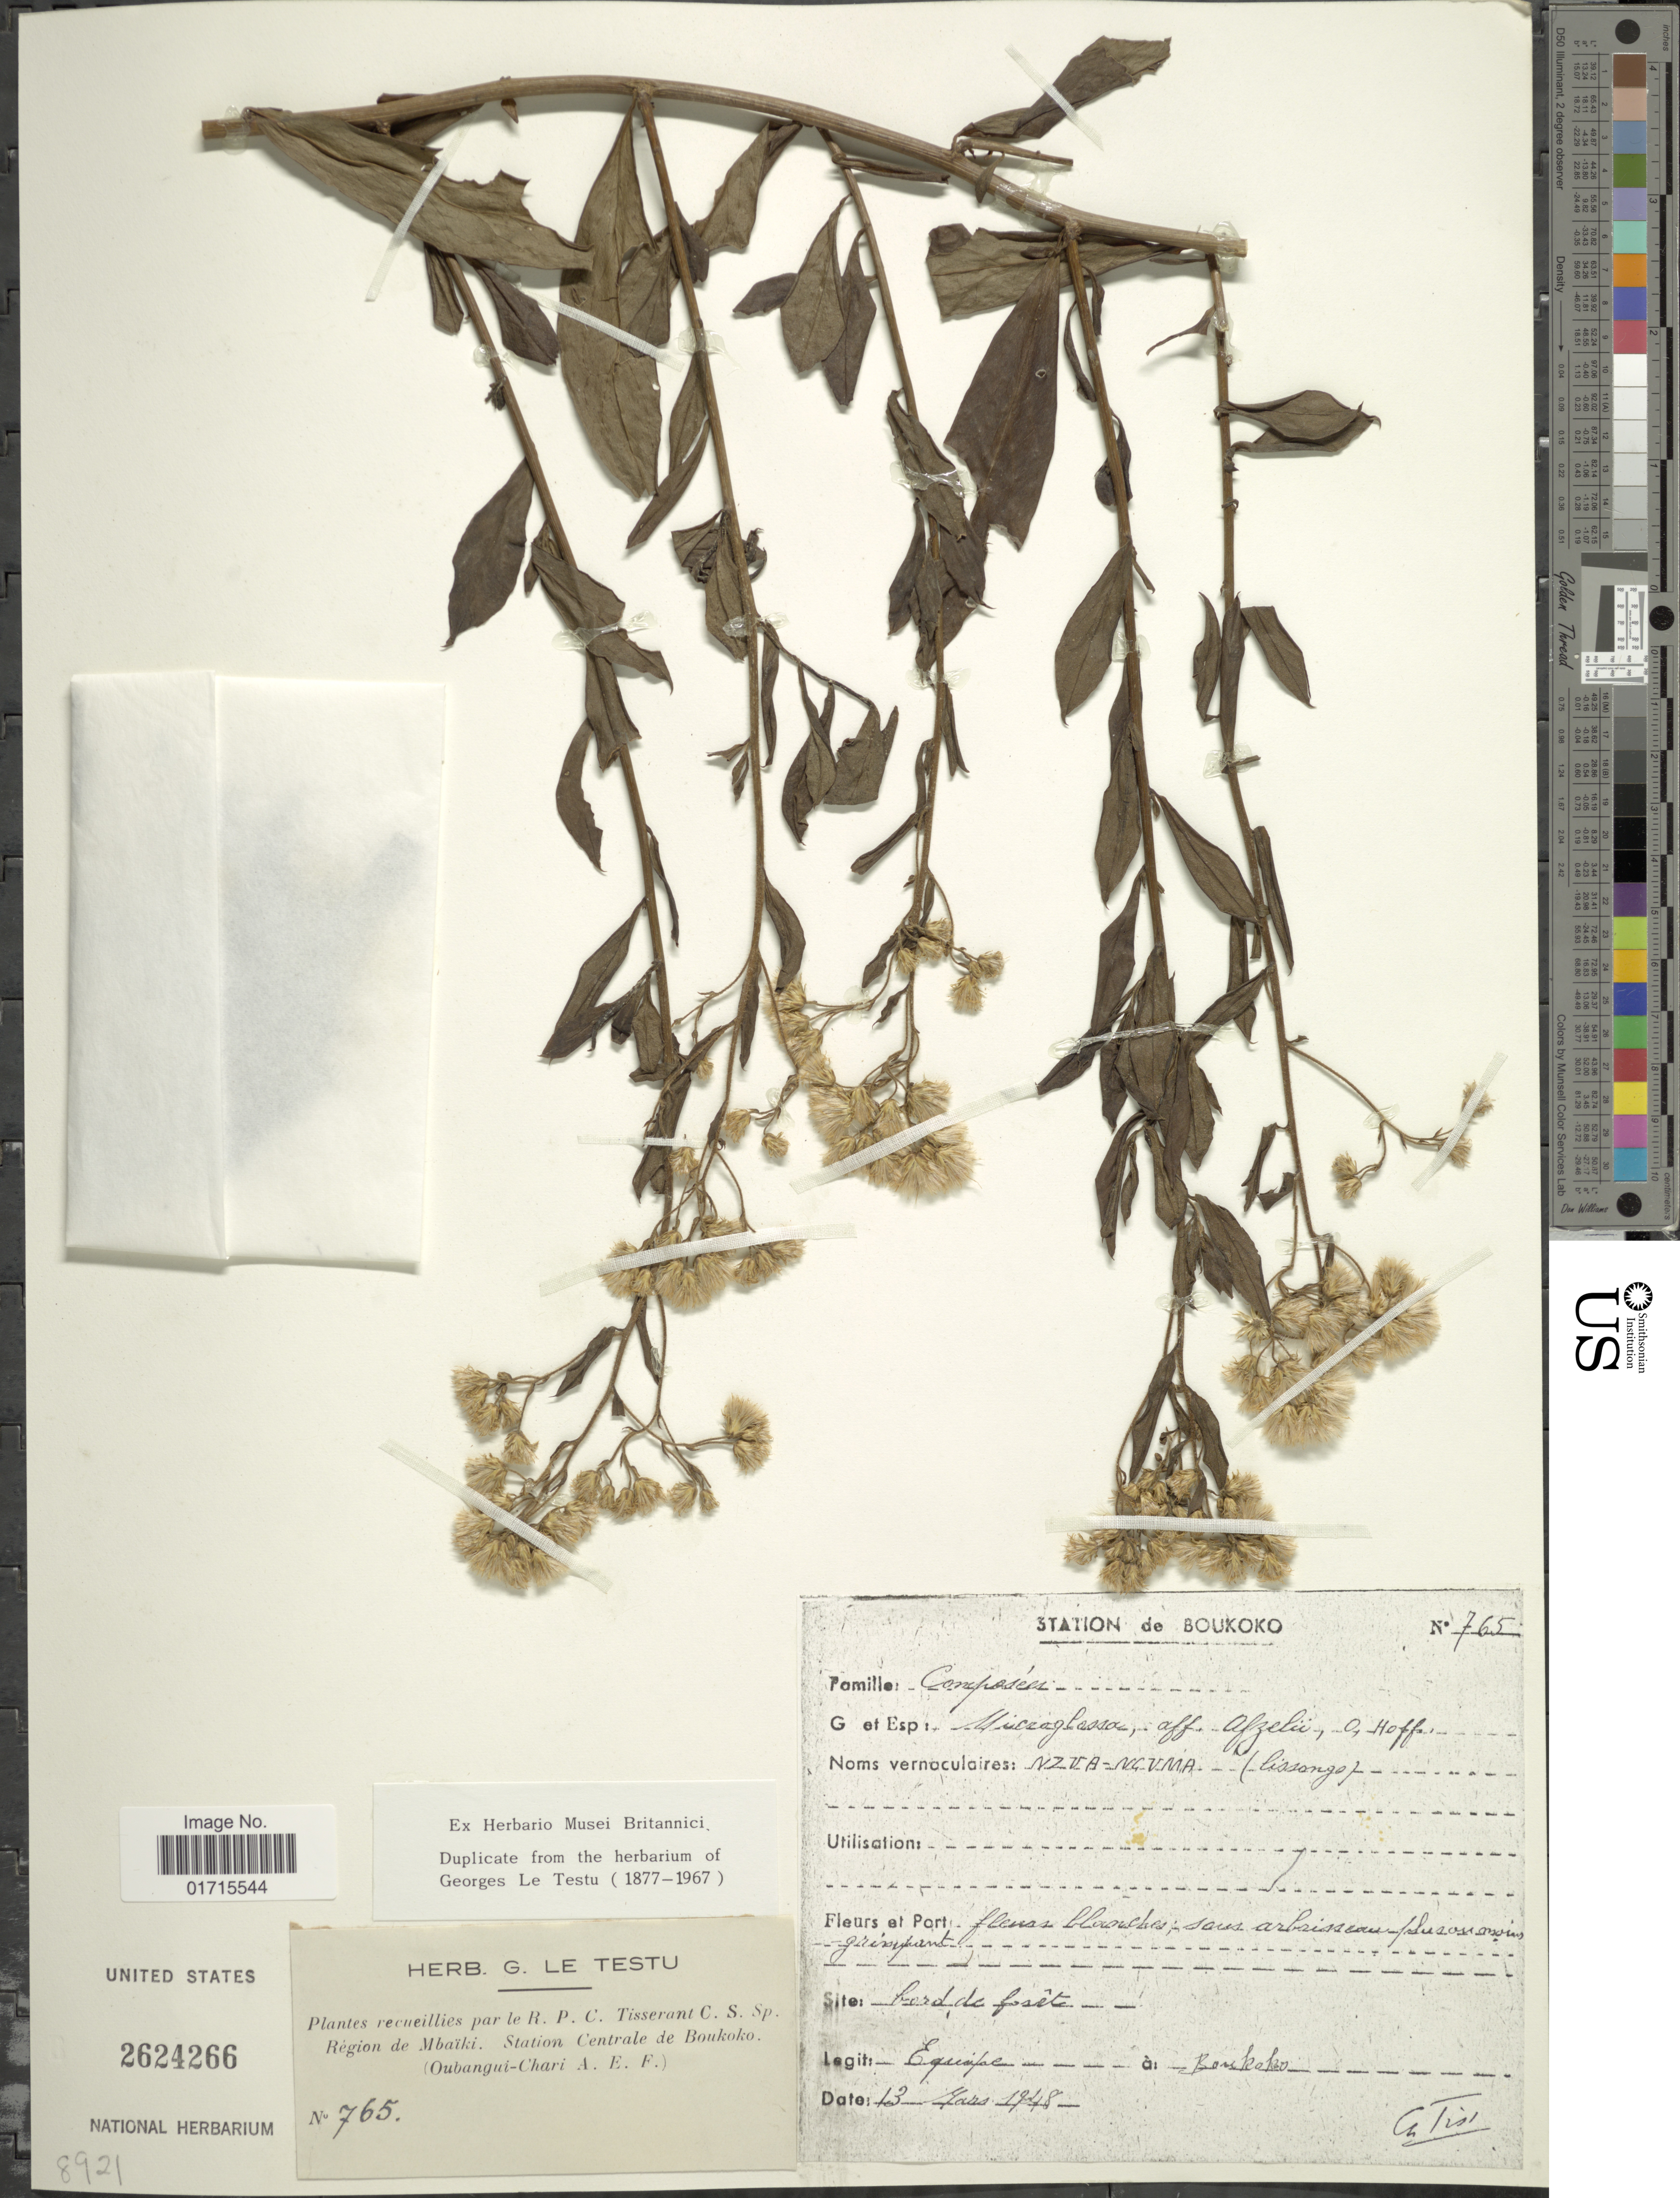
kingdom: Plantae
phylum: Tracheophyta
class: Magnoliopsida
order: Asterales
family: Asteraceae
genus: Microglossa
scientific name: Microglossa afzelii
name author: O. Hoffm.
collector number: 765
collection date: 1948-03-13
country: Central African Republic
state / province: Lobaye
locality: Region de Mbaiki, Station Centrale de Boukoko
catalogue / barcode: US 2624266